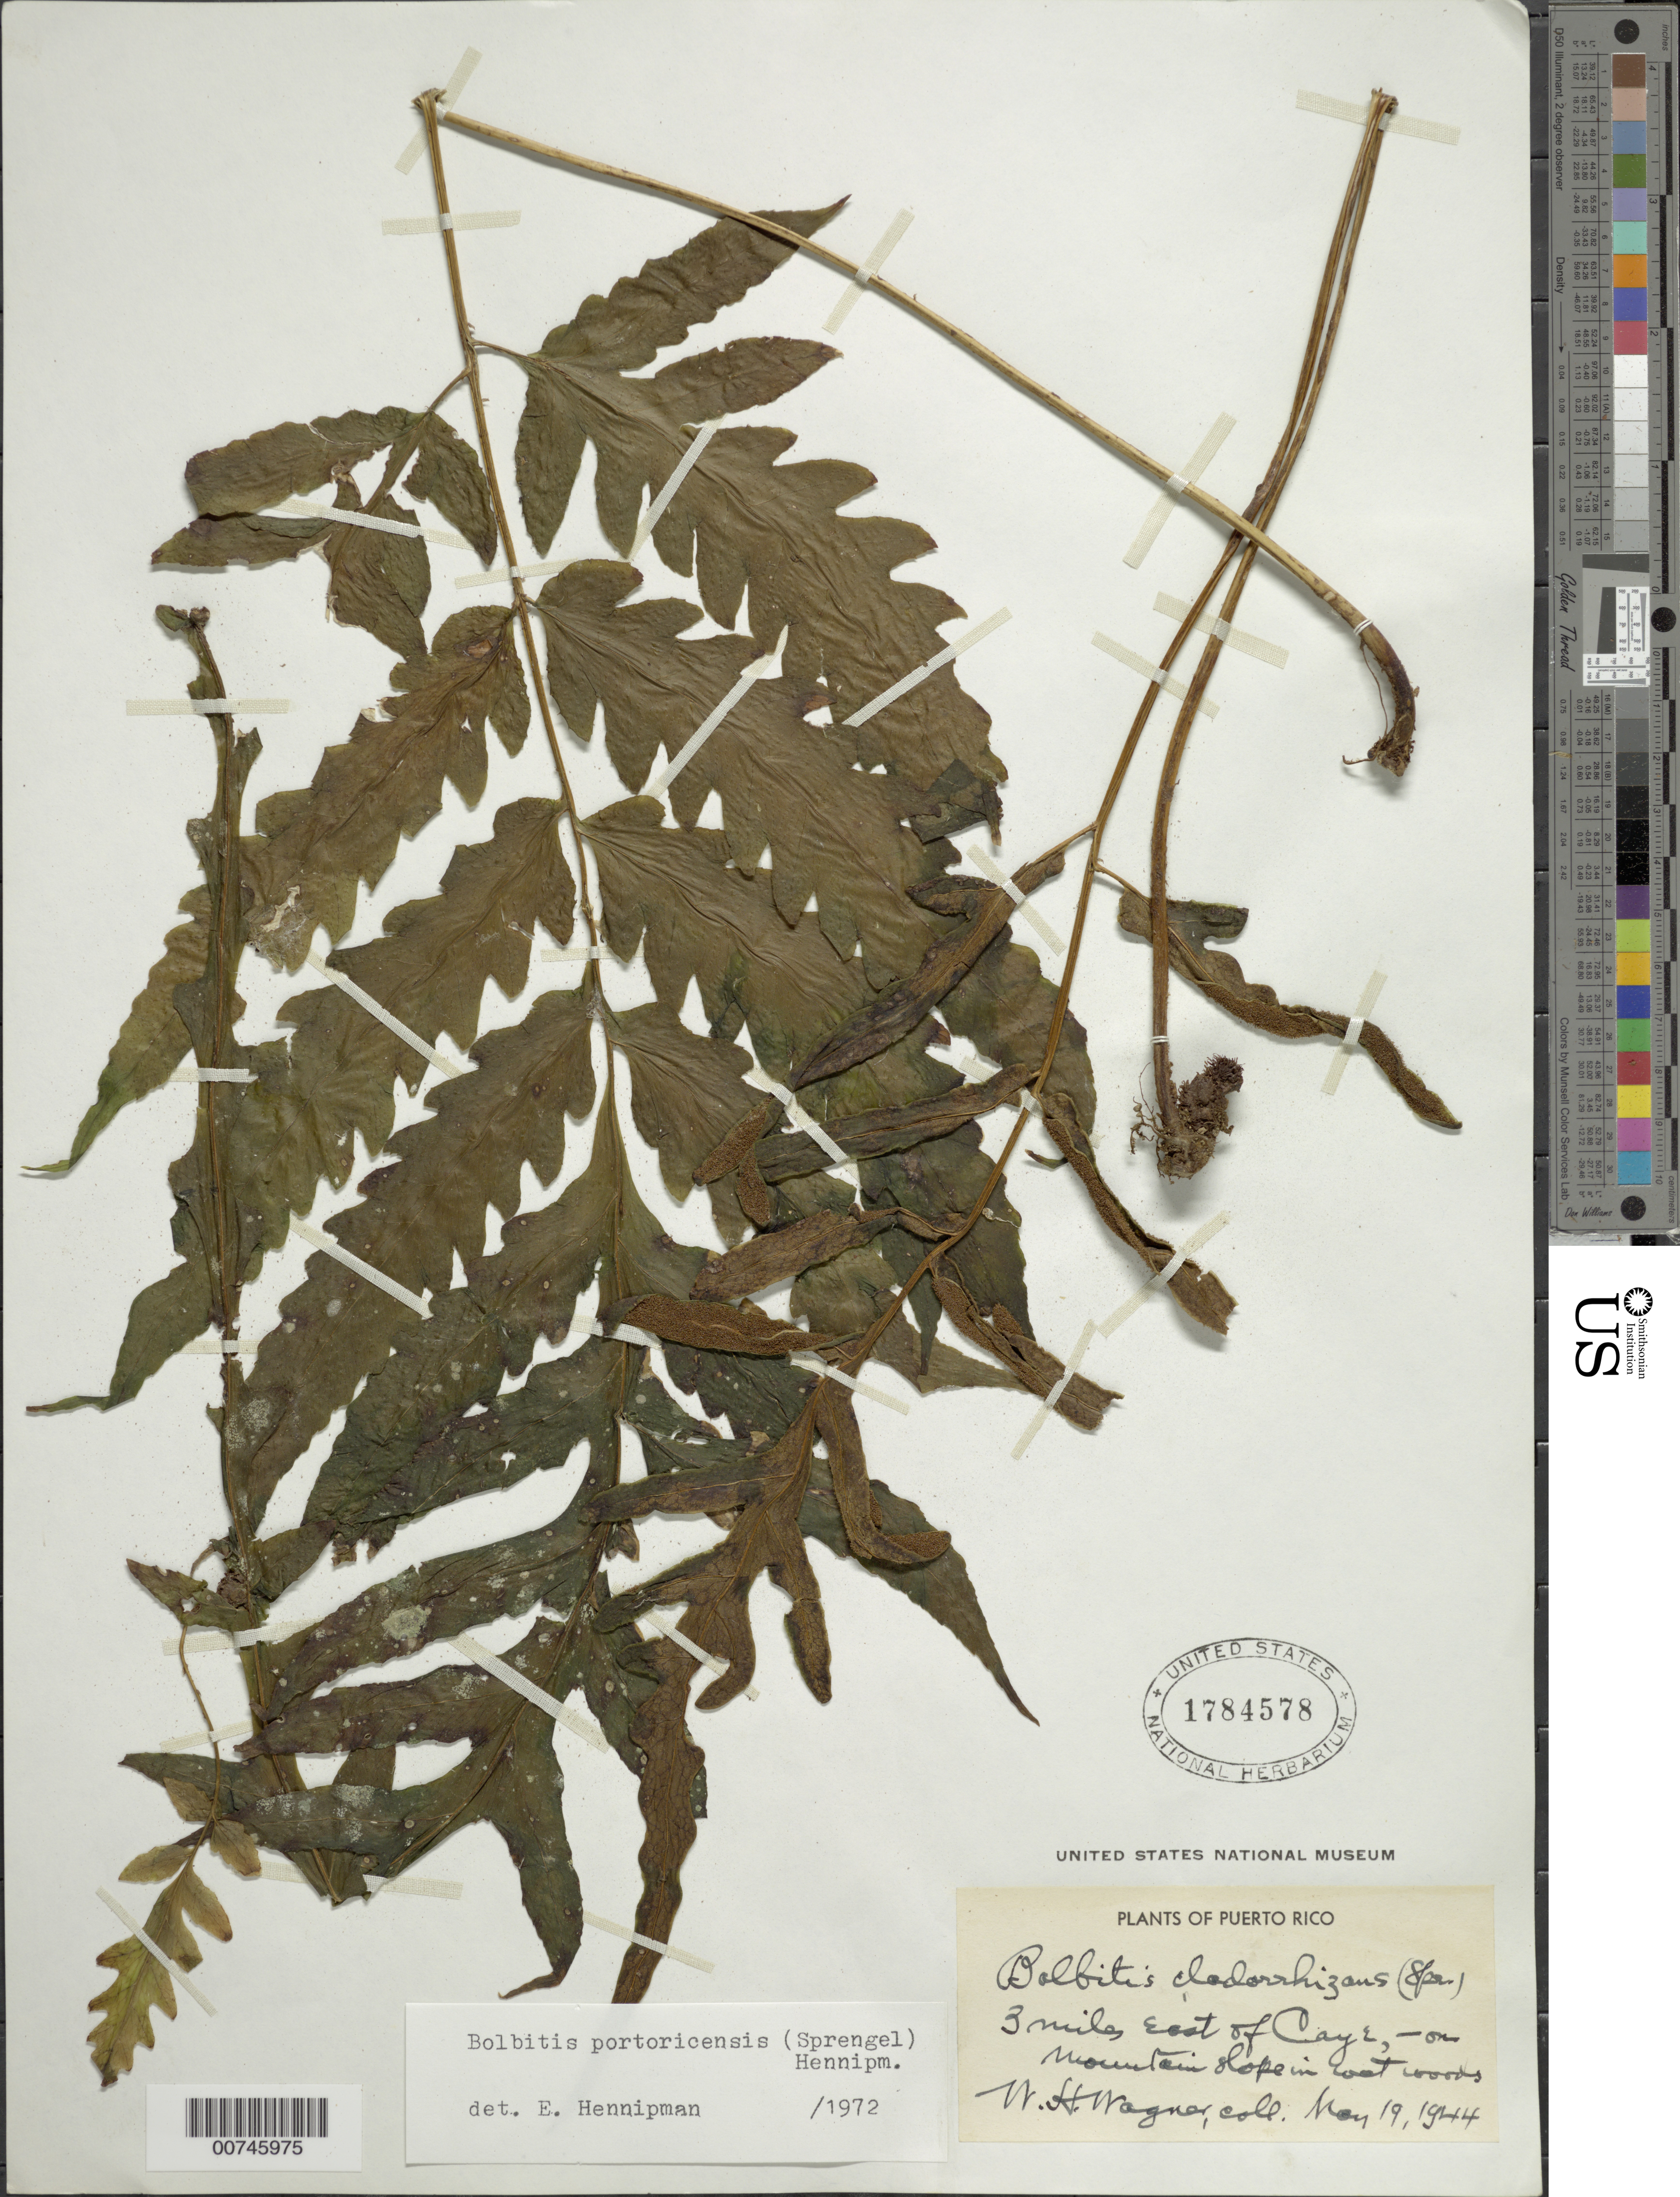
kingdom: Plantae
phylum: Tracheophyta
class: Polypodiopsida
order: Polypodiales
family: Dryopteridaceae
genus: Bolbitis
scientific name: Bolbitis portoricensis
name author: (Spreng.) Hennipman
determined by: Hennipman, E.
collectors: W. H. Wagner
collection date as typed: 19 May 1944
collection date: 1944-05-19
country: Puerto Rico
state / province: Cayey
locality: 3 miles east from Cayey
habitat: On mountain slope in wet woods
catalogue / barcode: US 1784578